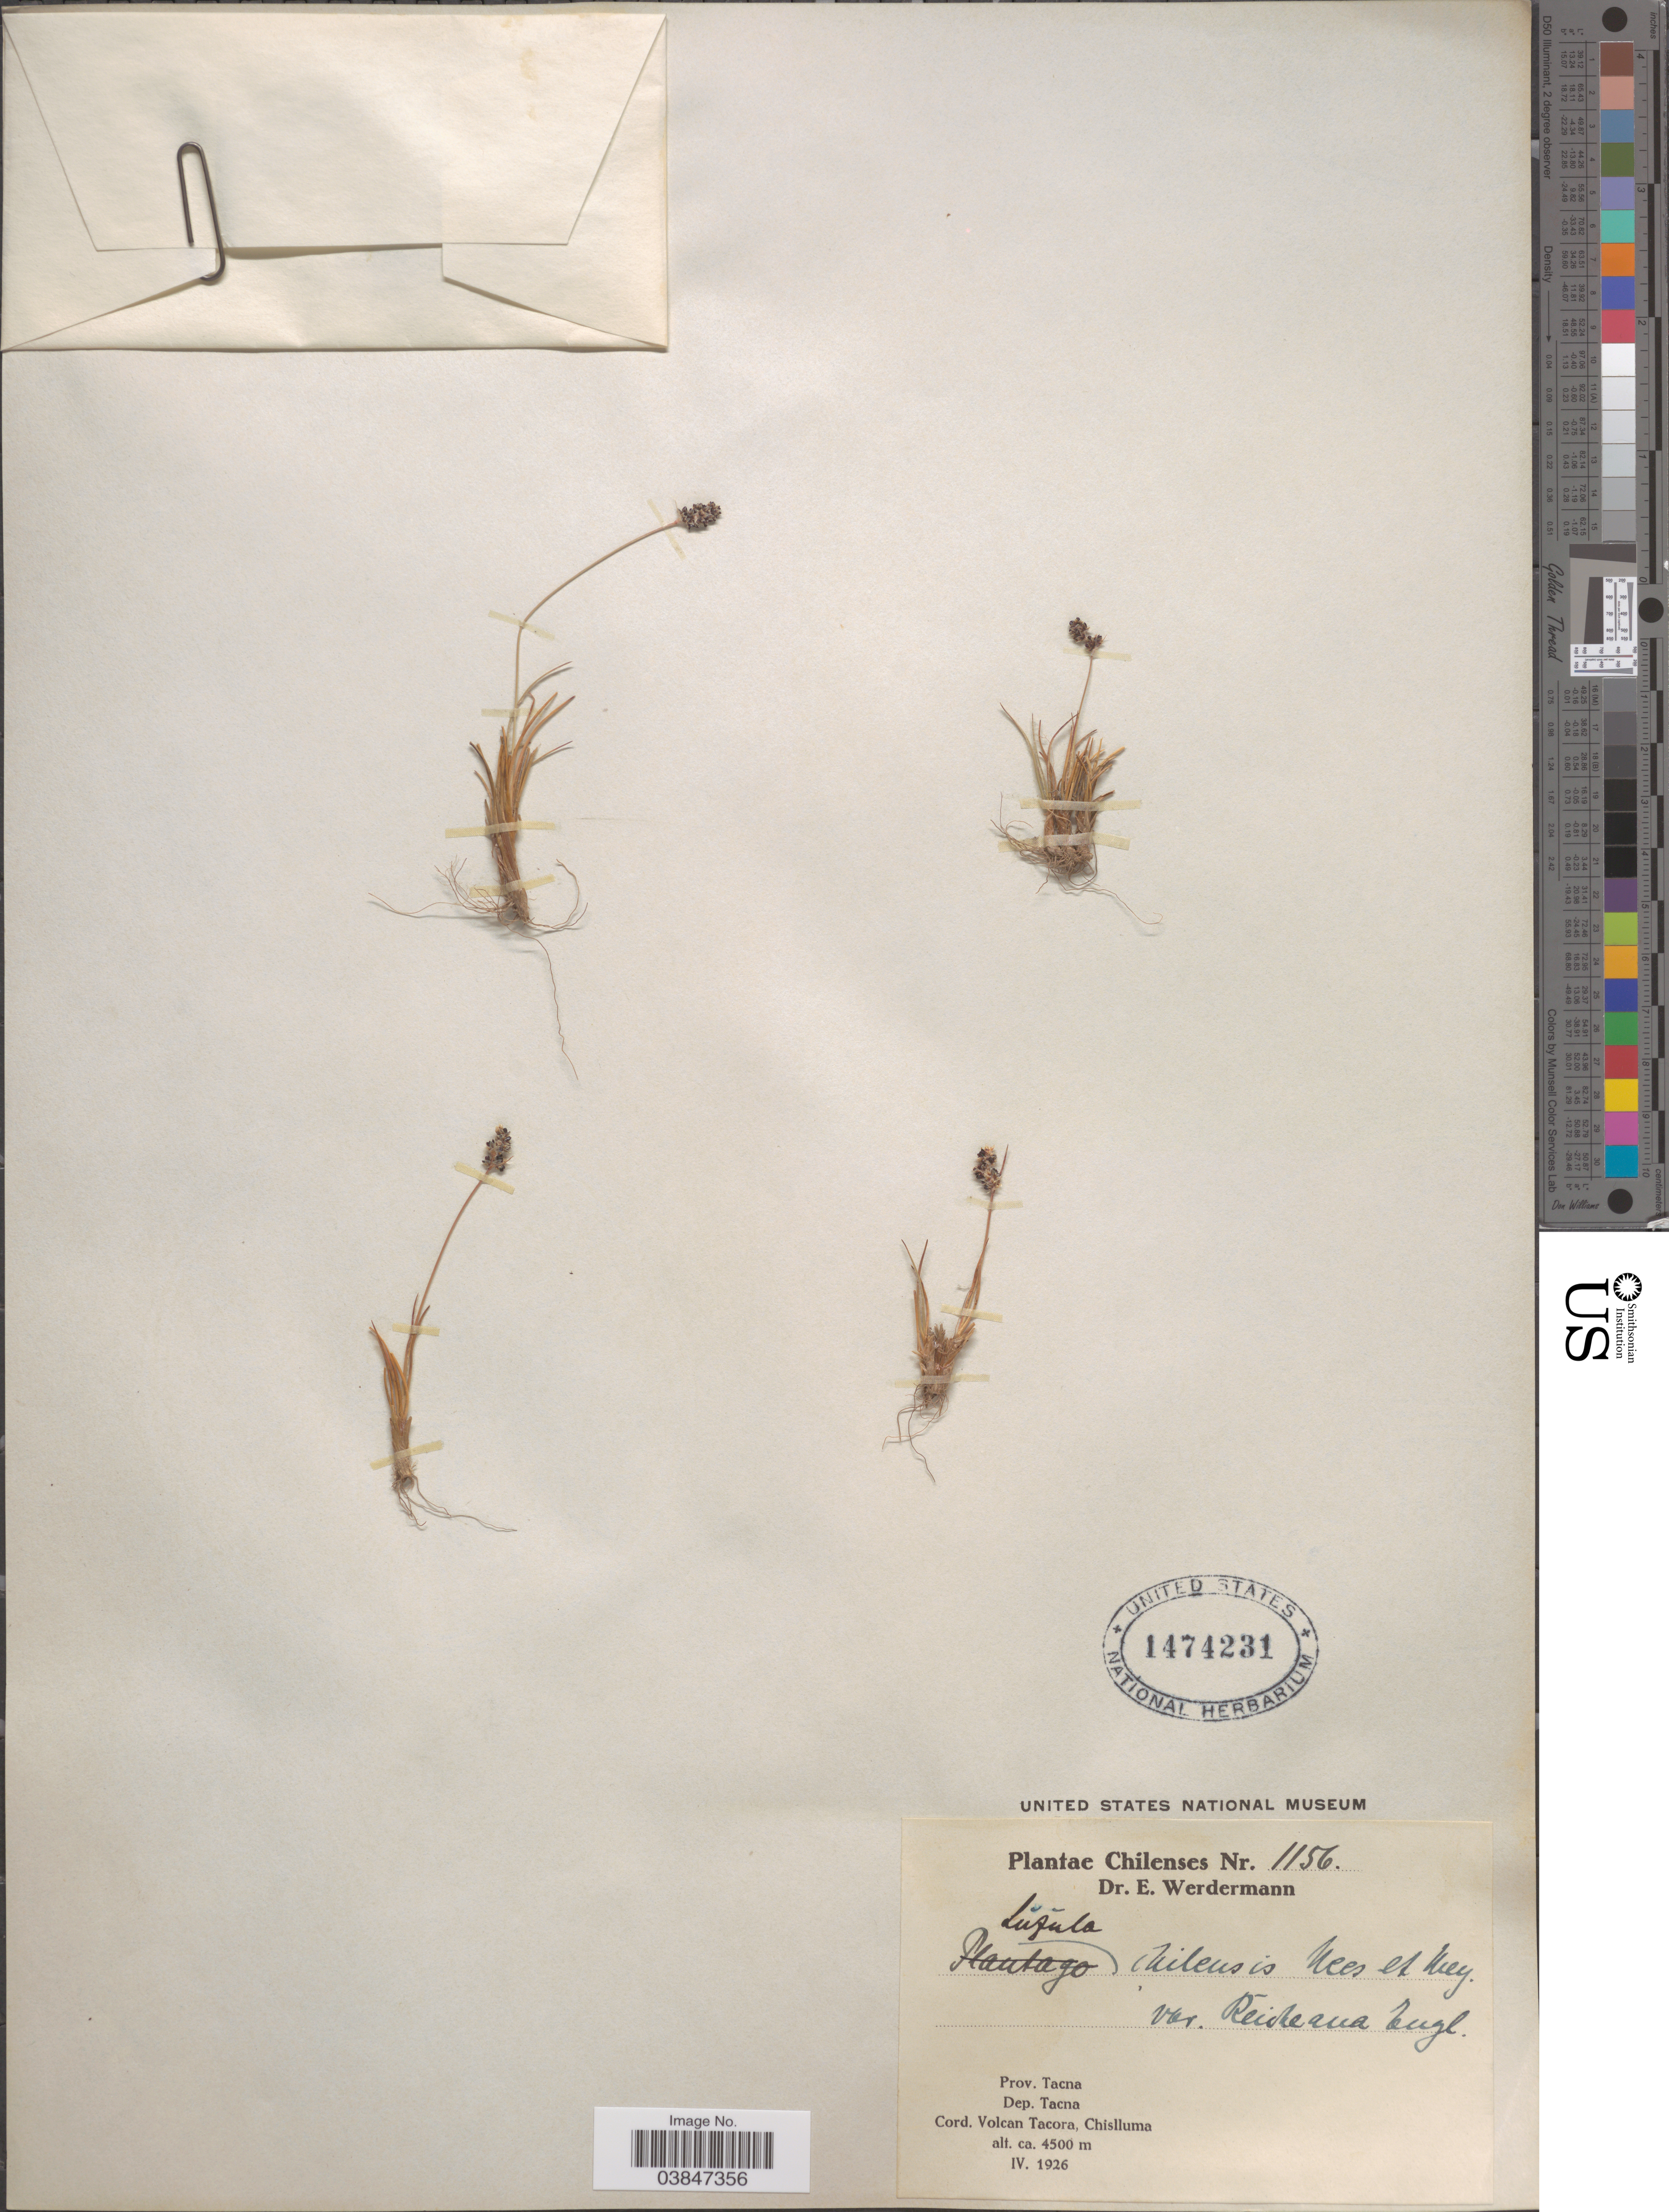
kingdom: Plantae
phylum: Tracheophyta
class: Liliopsida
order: Poales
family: Juncaceae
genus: Luzula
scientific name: Luzula chilensis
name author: Nees & Meyen ex Kunth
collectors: E. Werdermann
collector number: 1156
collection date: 1926-04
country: Chile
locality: Prov. Tacna. Dep. Tacna. Cord. Volcan Tacora, Chislluma.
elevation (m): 4500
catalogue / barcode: US 1474231